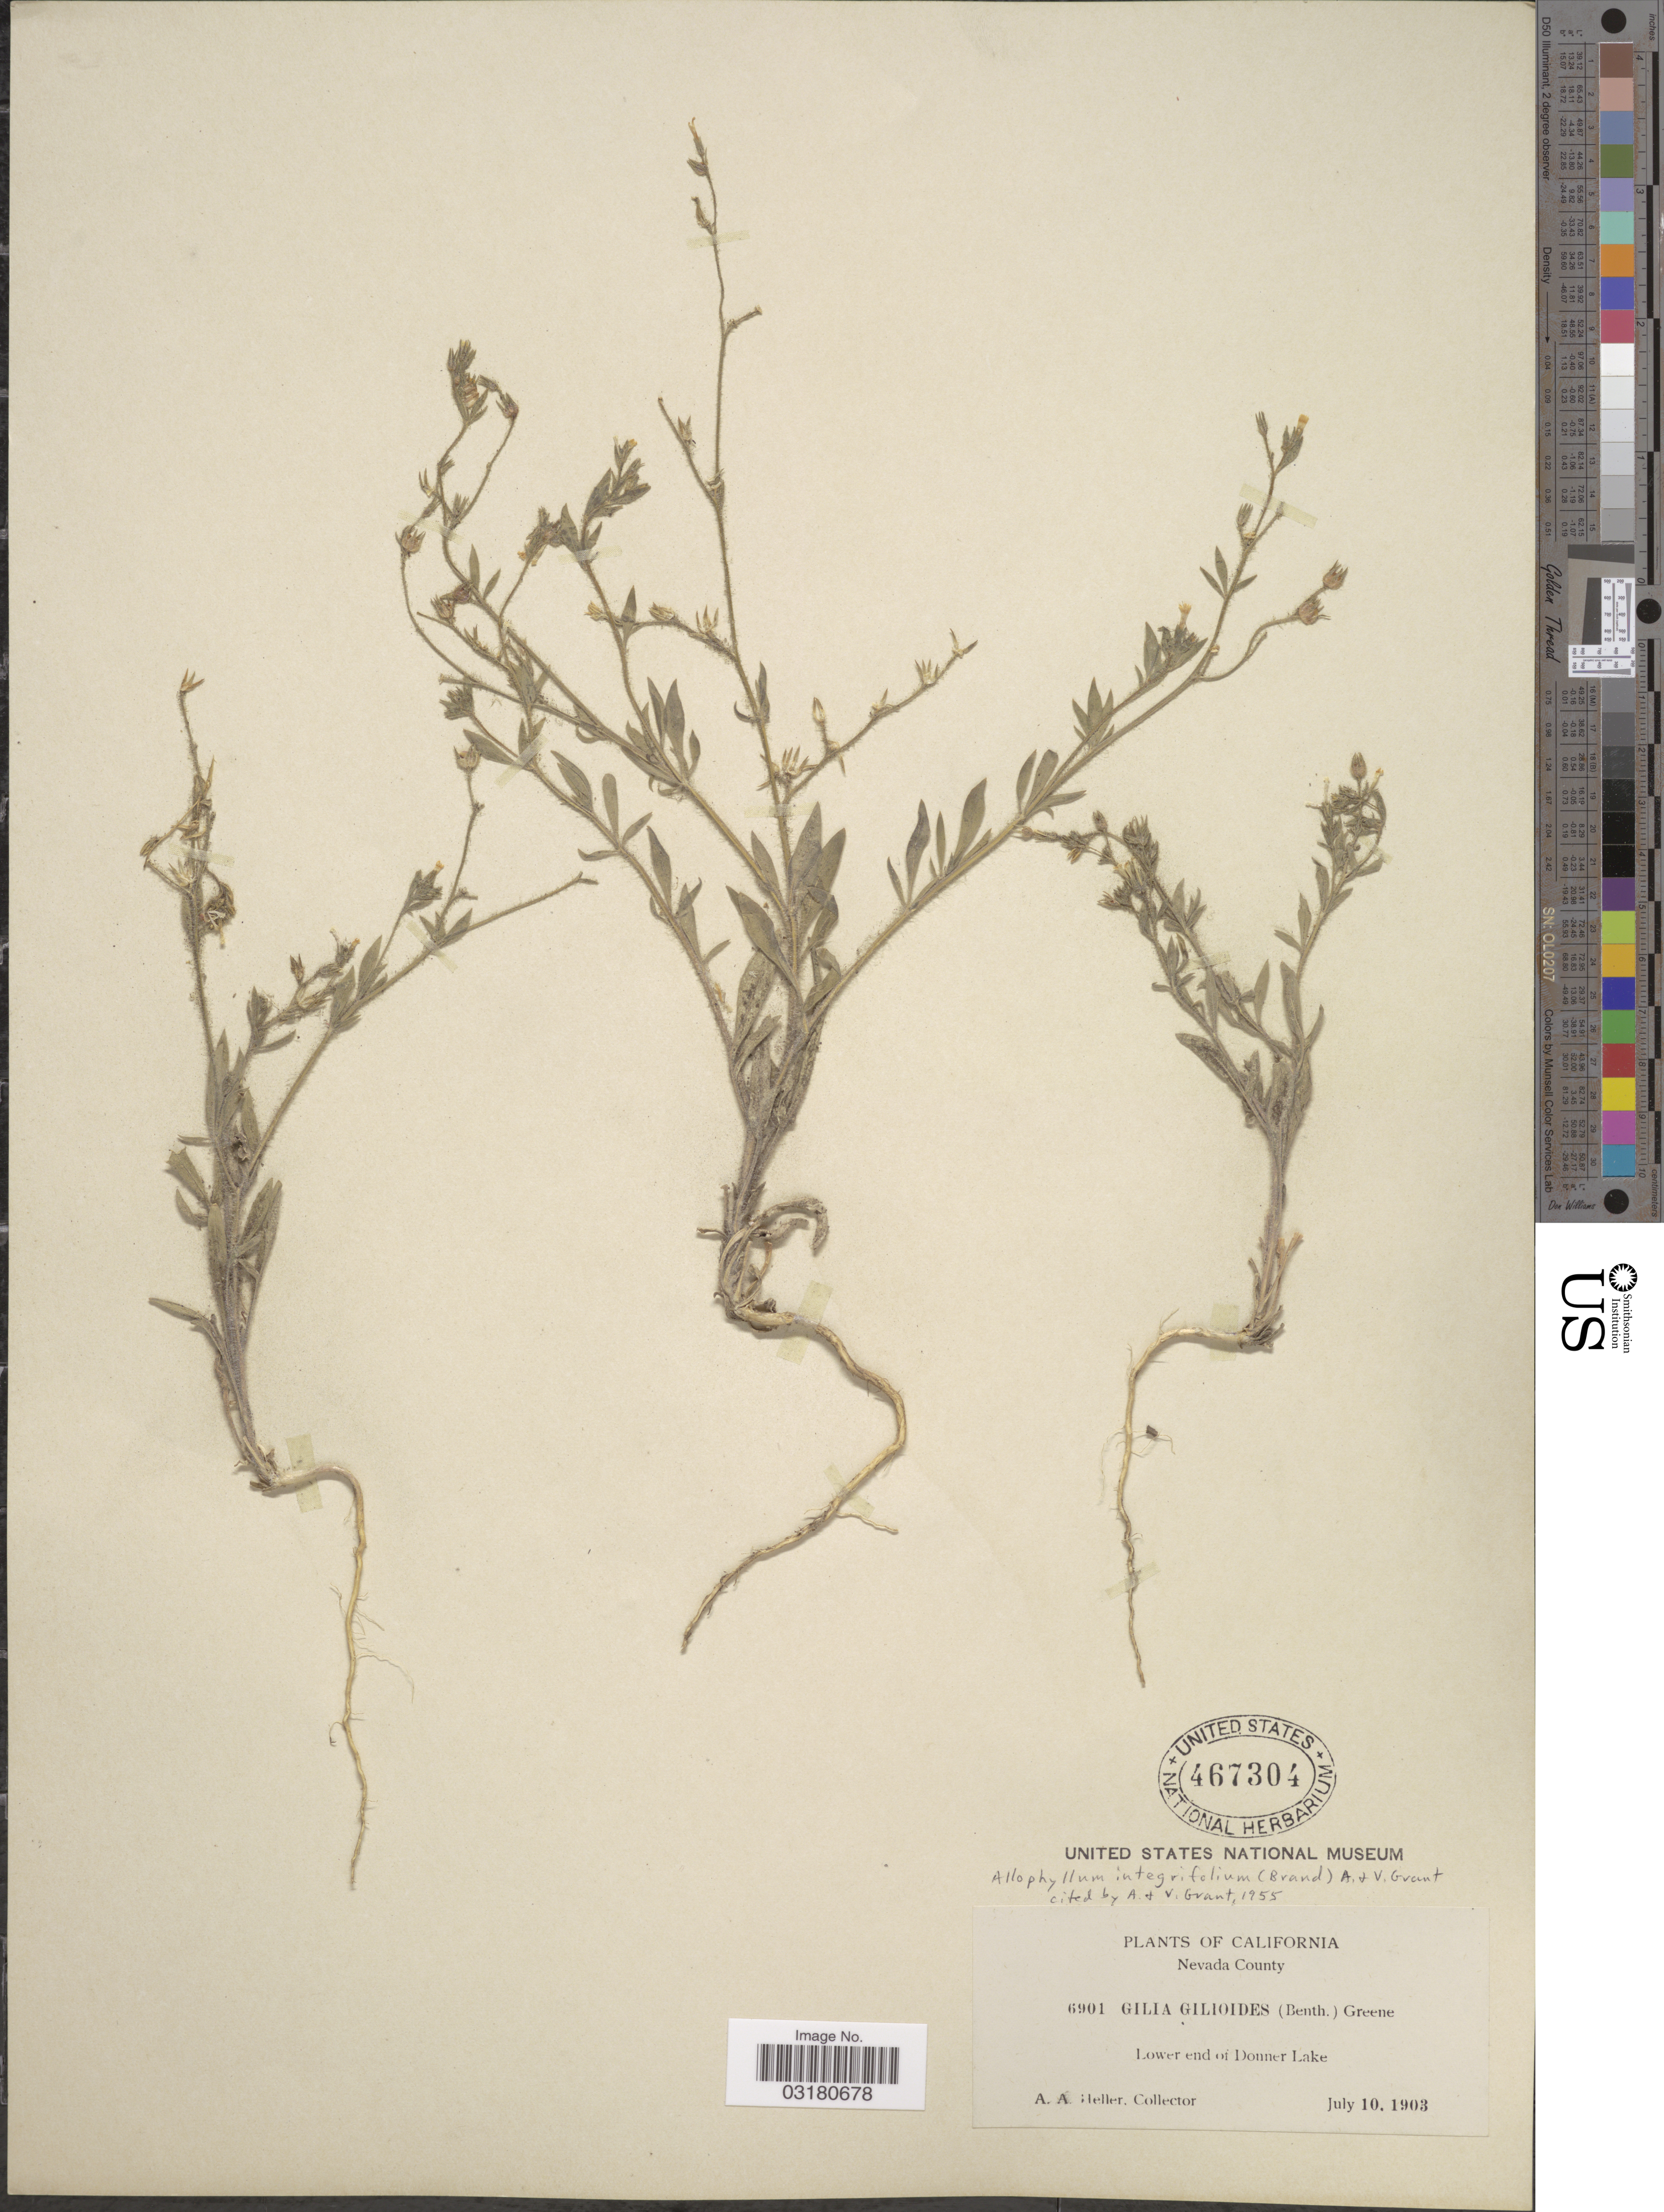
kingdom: Plantae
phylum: Tracheophyta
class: Magnoliopsida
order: Ericales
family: Polemoniaceae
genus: Allophyllum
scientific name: Allophyllum integrifolium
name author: (Brand) A.D. Grant & V.E. Grant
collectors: A. A. Heller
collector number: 6901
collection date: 1903-07-10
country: United States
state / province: California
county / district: Nevada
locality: Nevada County. Lower end of Donner Lake.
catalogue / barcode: US 467304